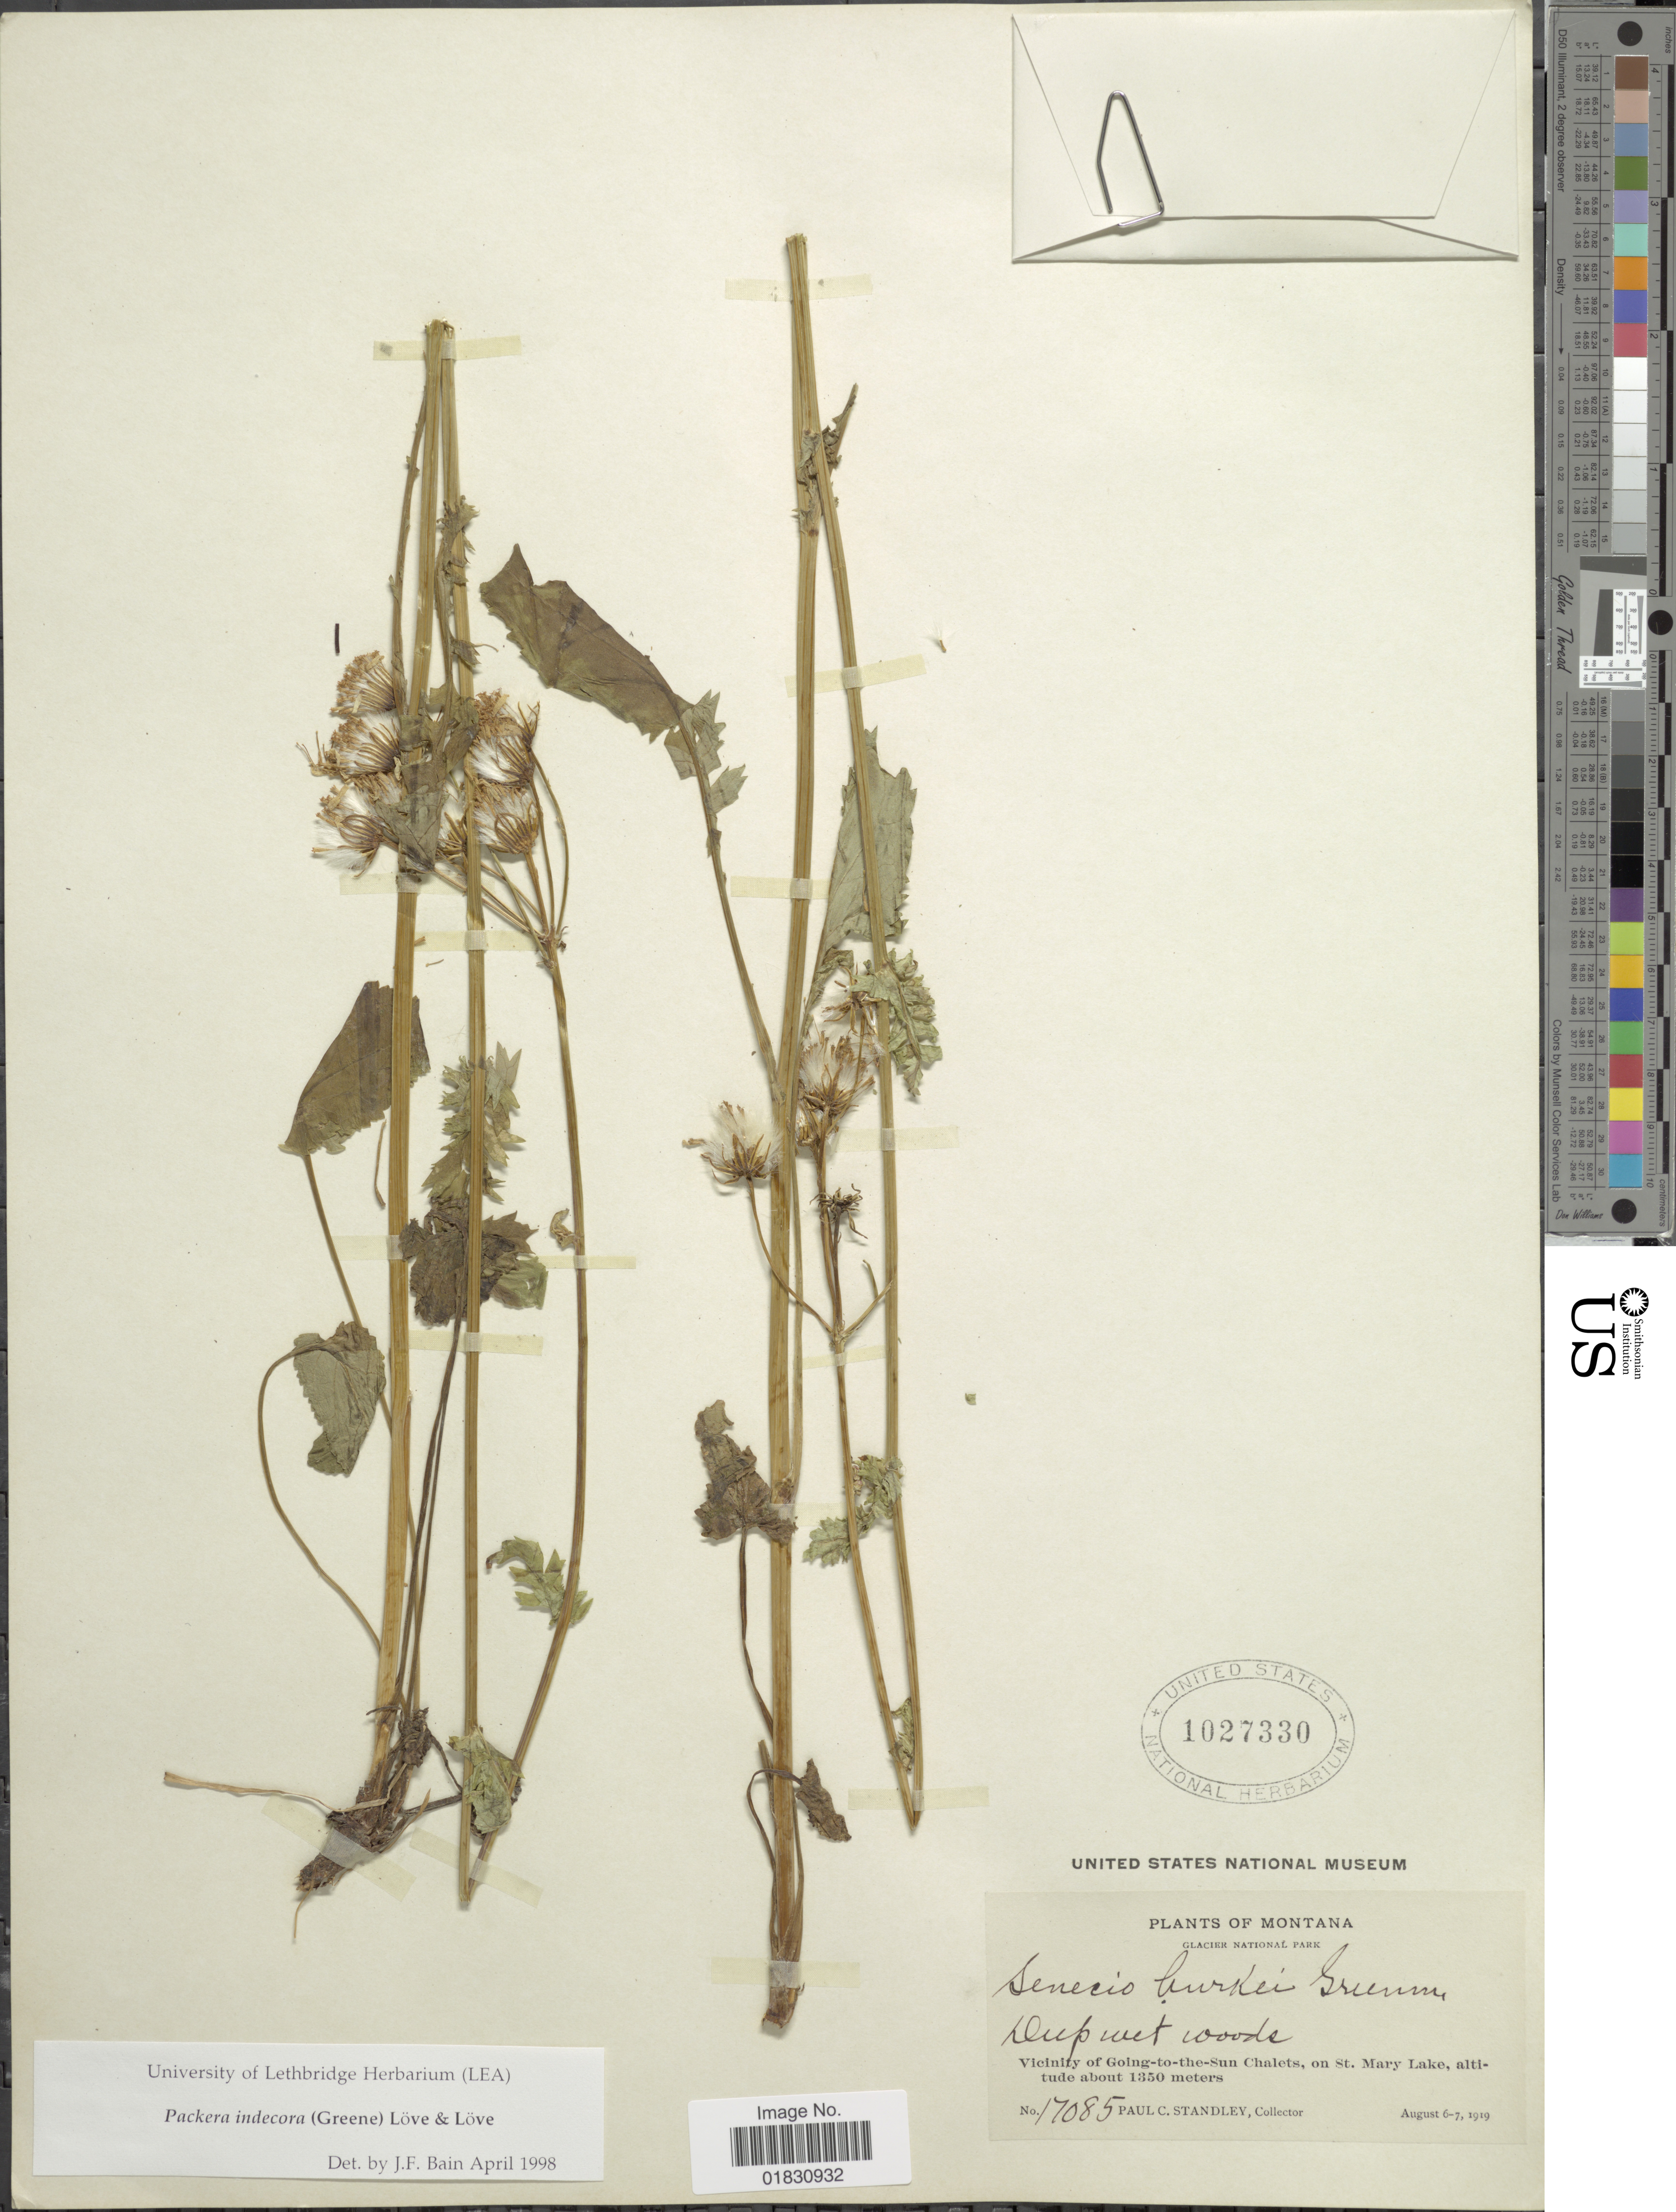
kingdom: Plantae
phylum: Tracheophyta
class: Magnoliopsida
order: Asterales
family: Asteraceae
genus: Packera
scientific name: Packera indecora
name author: (Greene) Á. Löve & D. Löve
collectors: P. C. Standley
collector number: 17085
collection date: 1919-08-06/1919-08-07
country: United States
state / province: Montana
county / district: Glacier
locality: Glacier Nat'l. Park, Vicinity of Going-to-the-Sun Chalets, on St. Mary Lake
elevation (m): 1350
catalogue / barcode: US 1027330